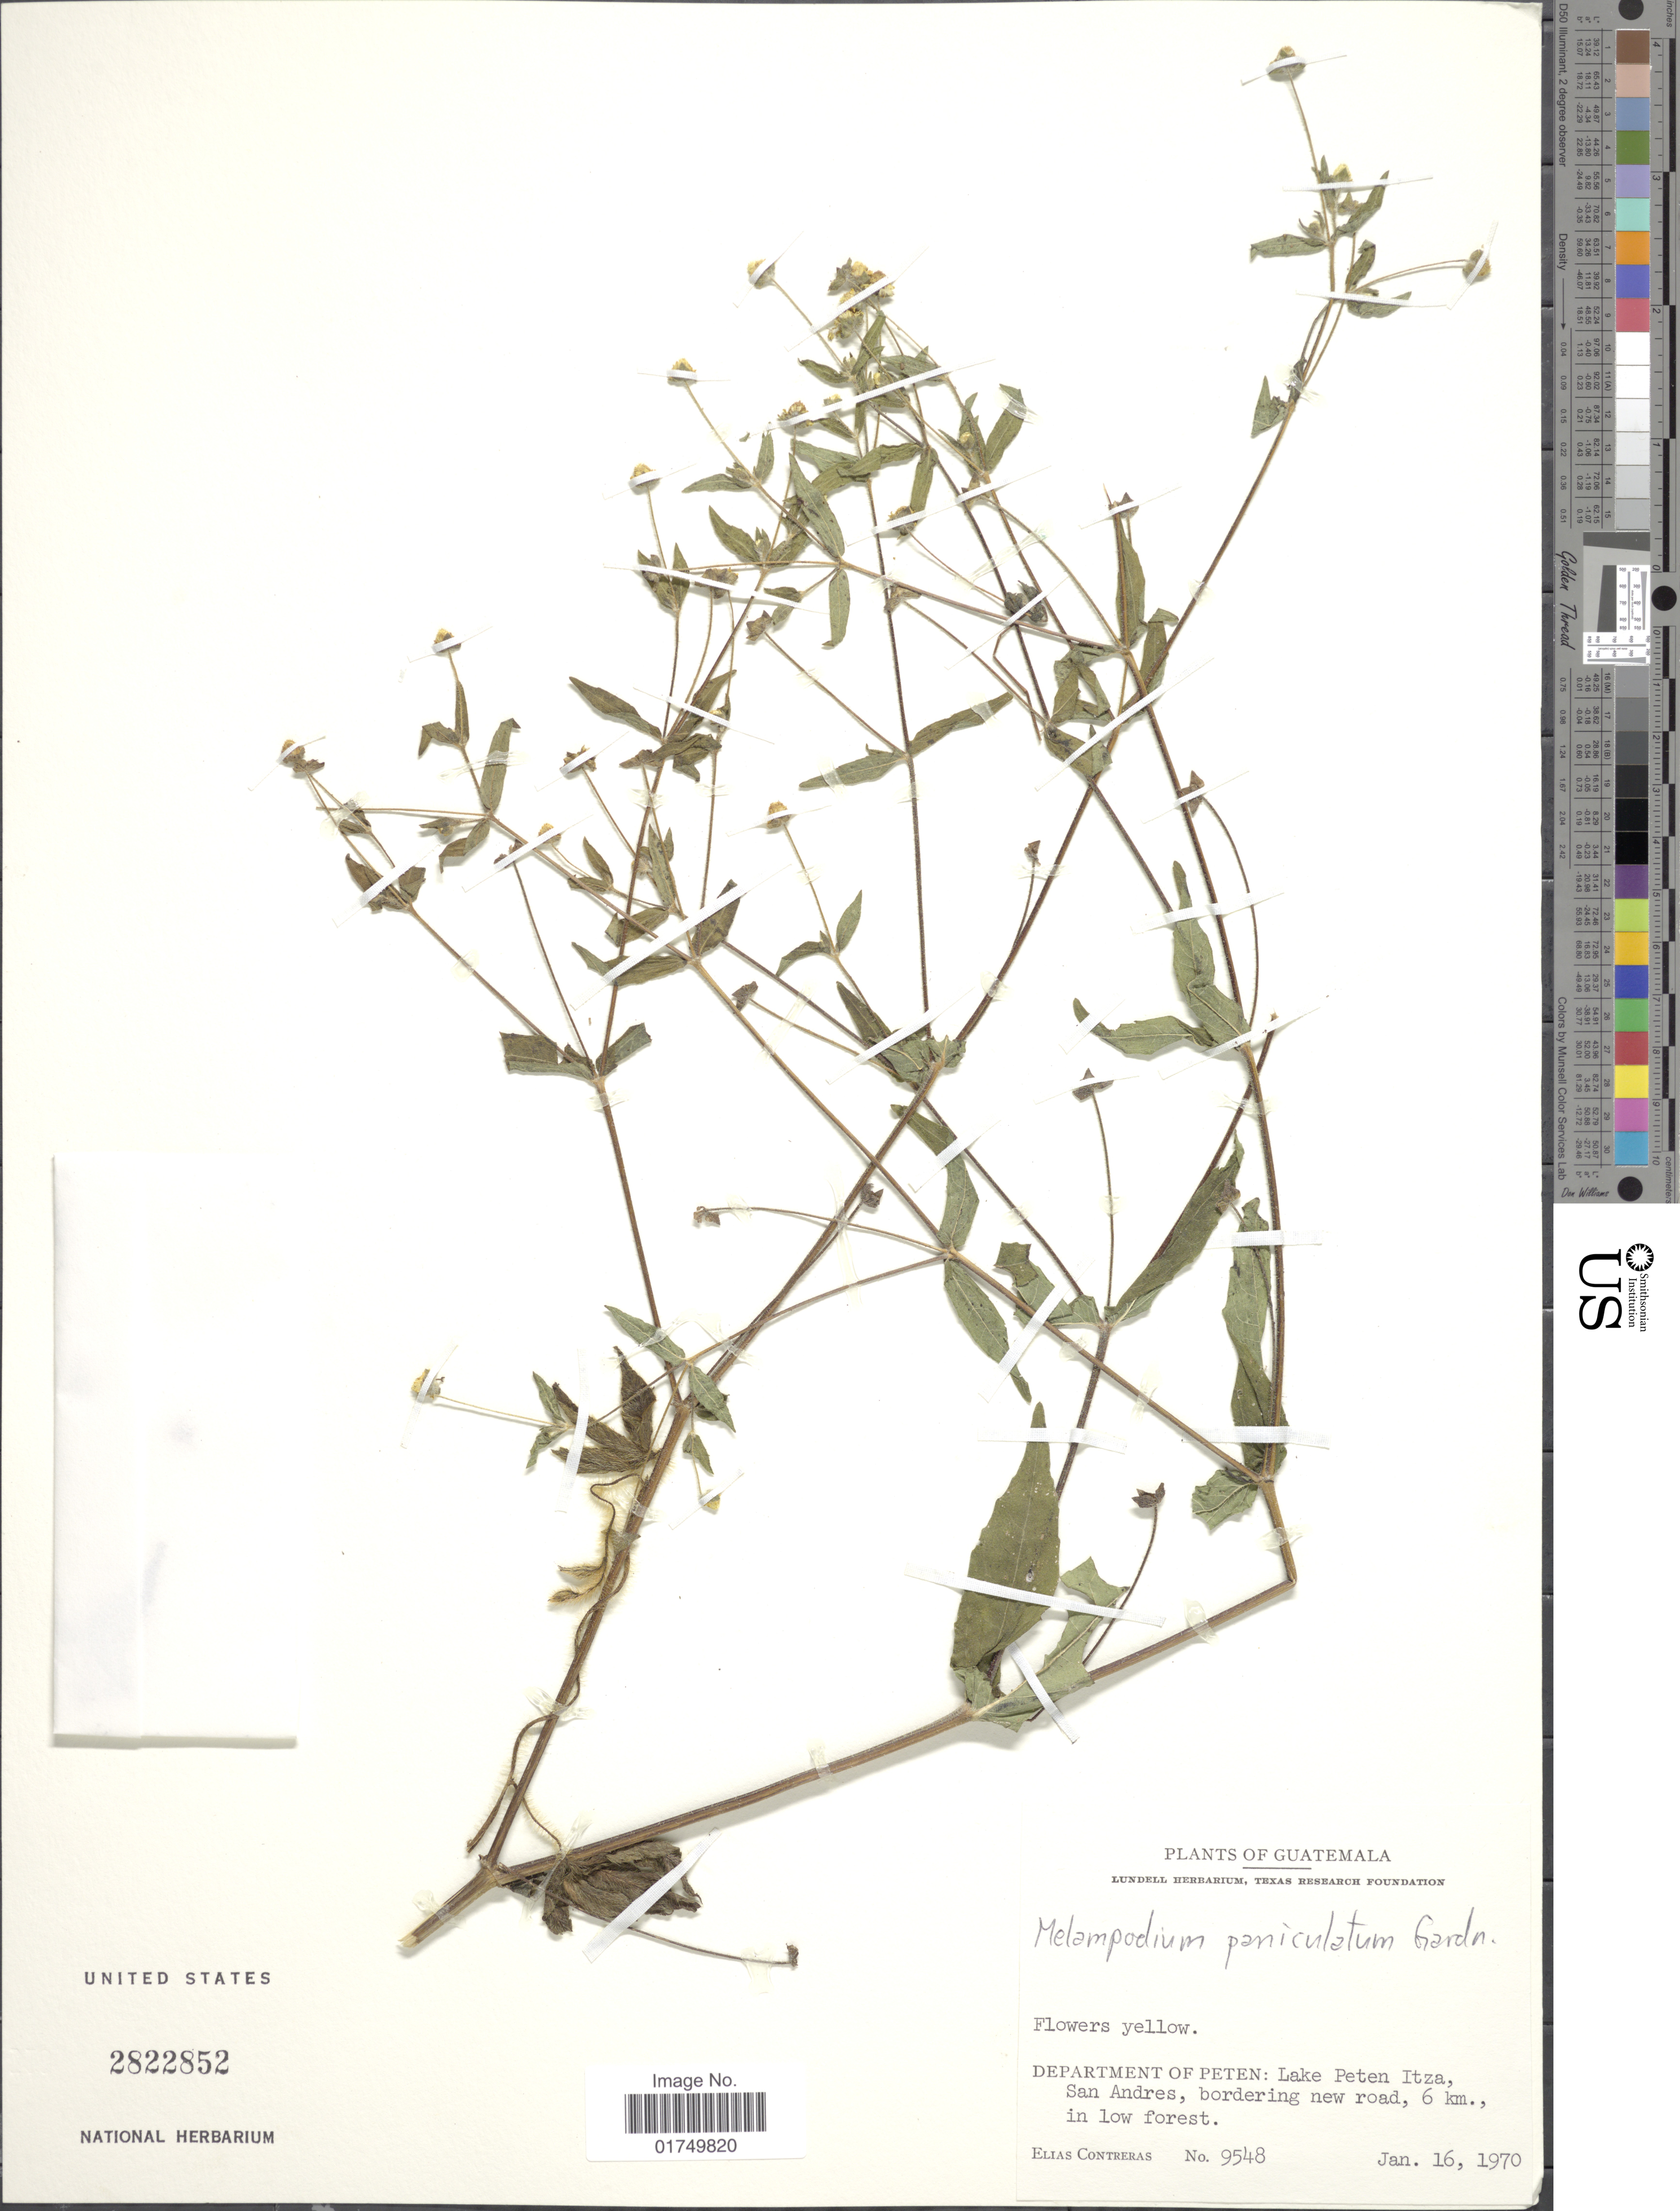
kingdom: Plantae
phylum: Tracheophyta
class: Magnoliopsida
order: Asterales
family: Asteraceae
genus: Melampodium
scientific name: Melampodium paniculatum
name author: Gardner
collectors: E. Contreras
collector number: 9548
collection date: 1970-01-16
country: Guatemala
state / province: El Petén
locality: Lake Peten Itza, San Andres, bordering new road, 6 km.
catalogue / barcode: US 2822852